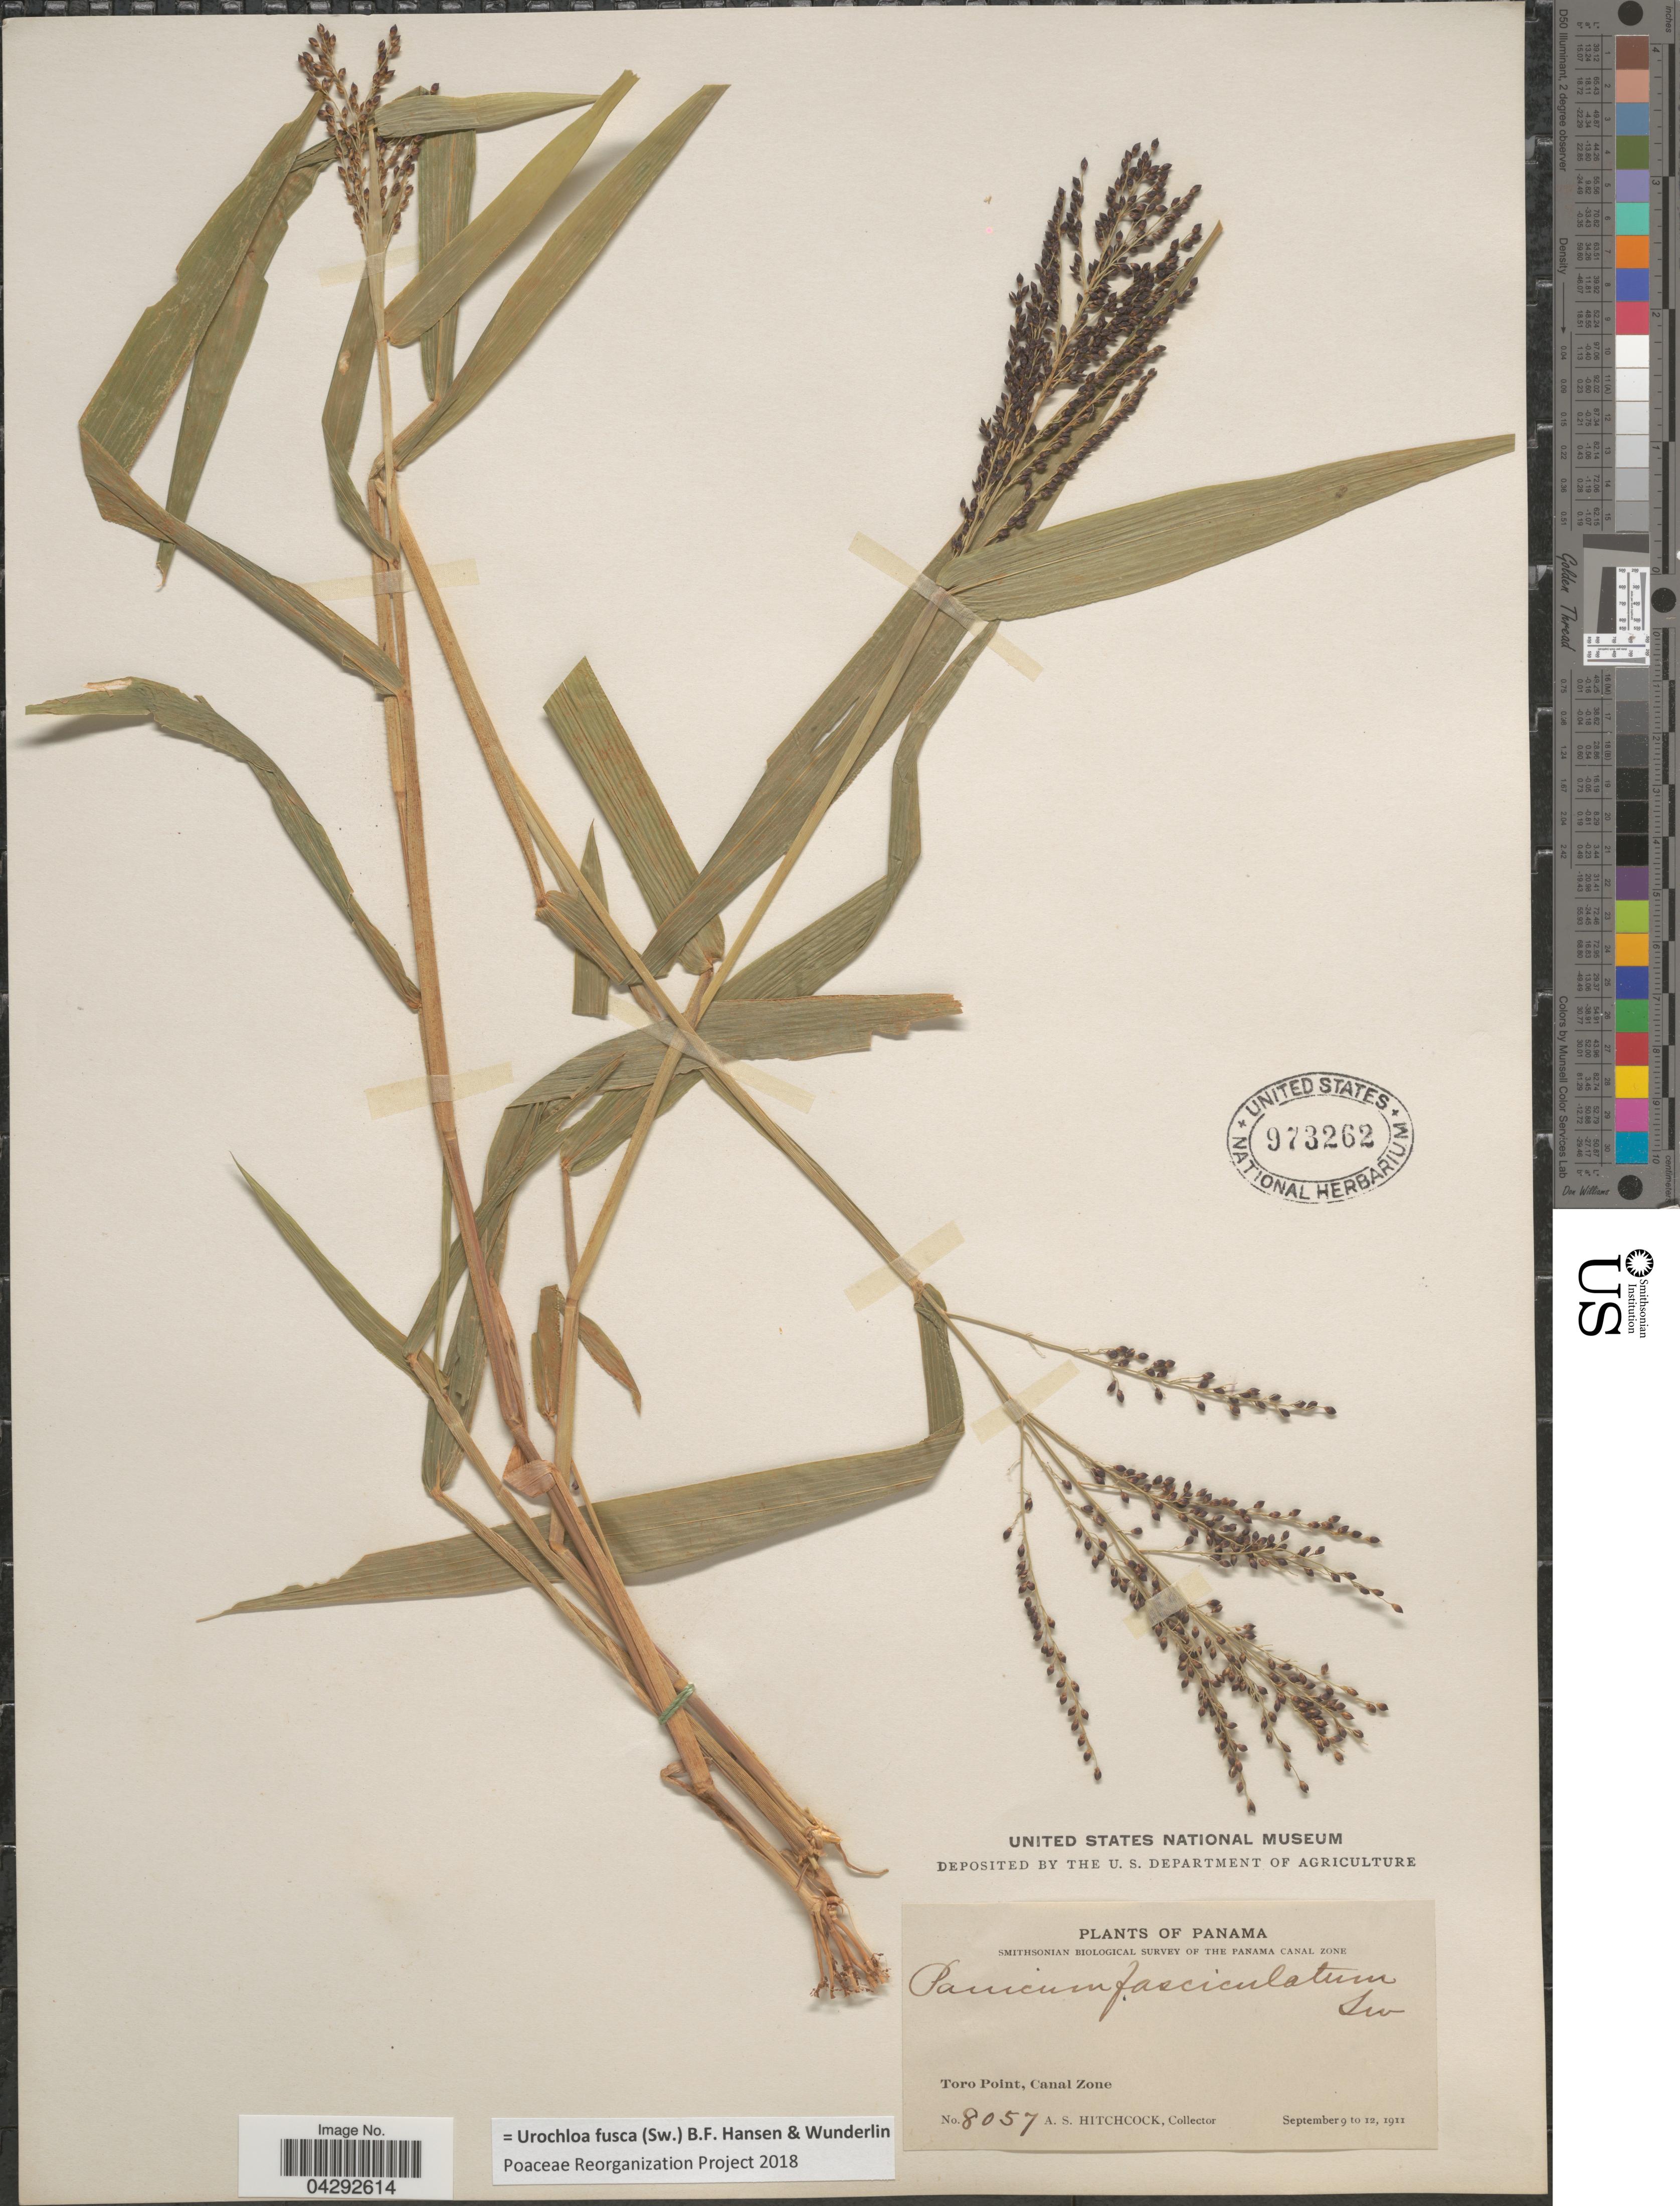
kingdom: Plantae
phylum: Tracheophyta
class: Liliopsida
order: Poales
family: Poaceae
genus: Urochloa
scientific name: Urochloa fusca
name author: (Sw.) B.F. Hansen & Wunderlin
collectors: A. S. Hitchcock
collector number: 8057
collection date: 1911-09-09/1911-09-12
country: Panama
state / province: Colón / Panamá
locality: Smithsonian Biological Survey of the Panama Canal Zone. Toro Point, Canal Zone.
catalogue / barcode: US 973262